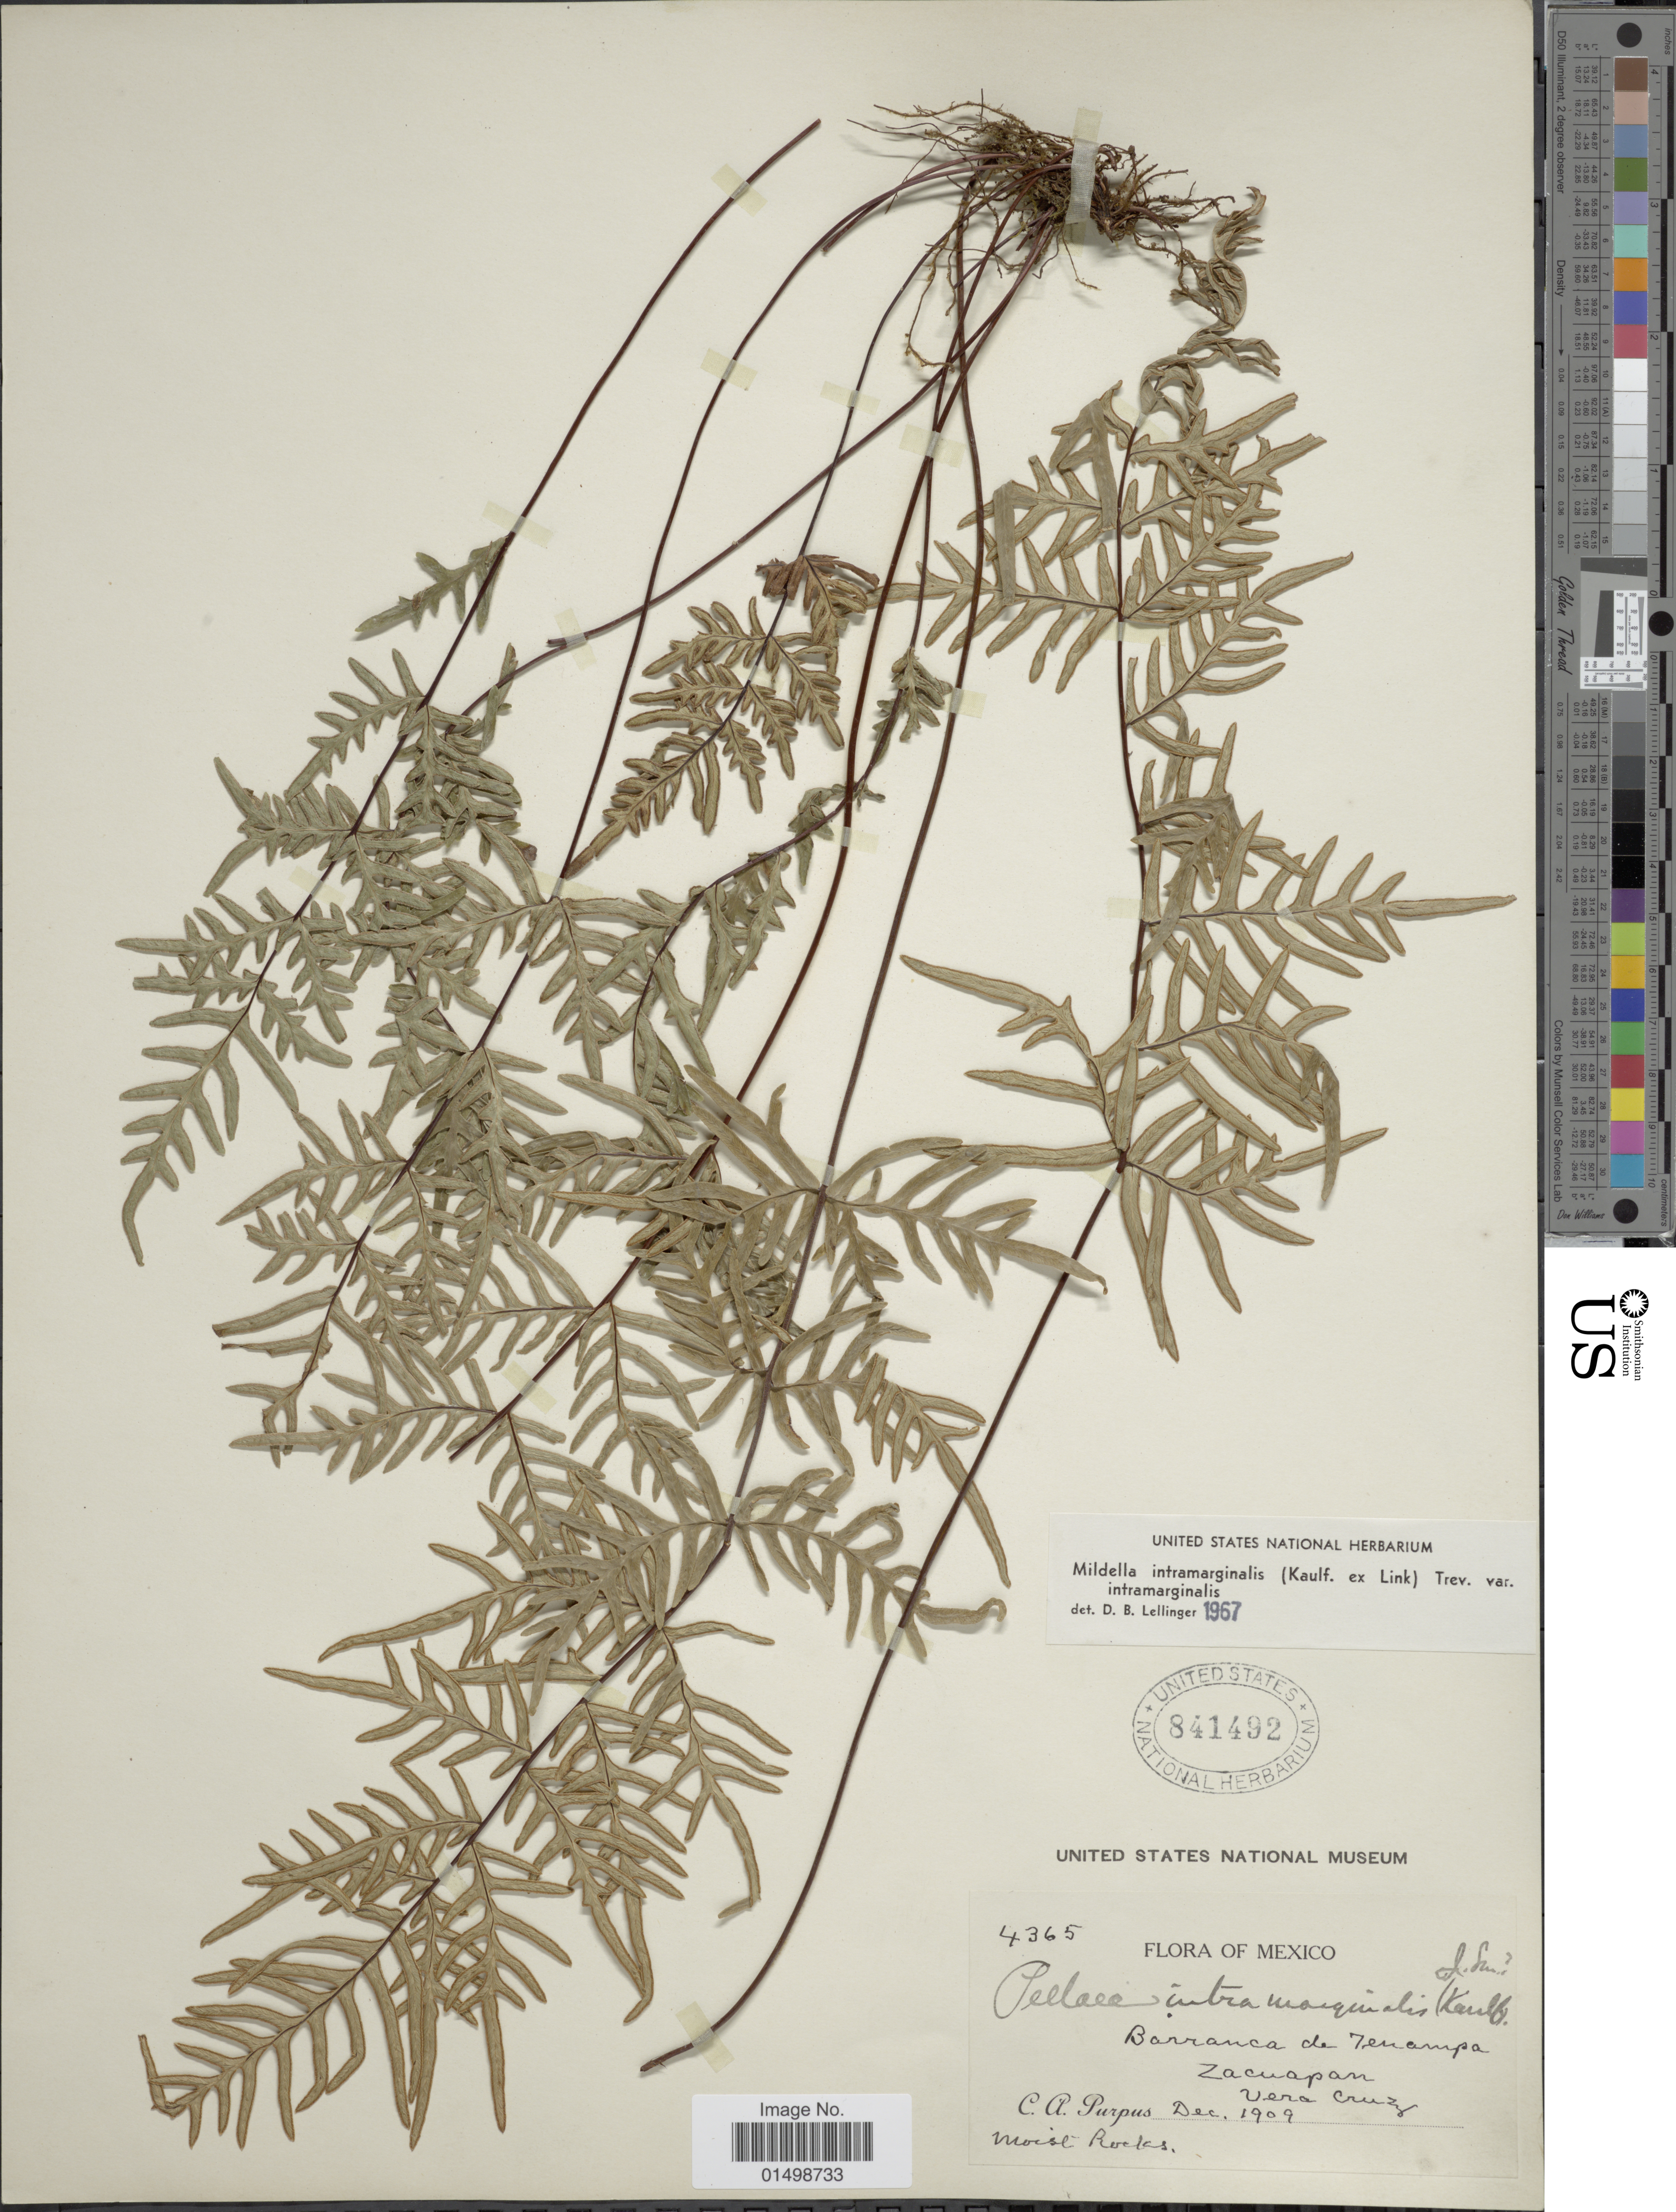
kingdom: Plantae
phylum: Tracheophyta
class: Polypodiopsida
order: Polypodiales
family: Pteridaceae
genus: Cheilanthes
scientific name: Cheilanthes intramarginalis var. intramarginalis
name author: (Kaulf.) Hook.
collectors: C. A. Purpus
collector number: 4365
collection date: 1909-12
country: Mexico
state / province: Veracruz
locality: Barranca de Tenampa, Zacuapan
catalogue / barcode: US 841492